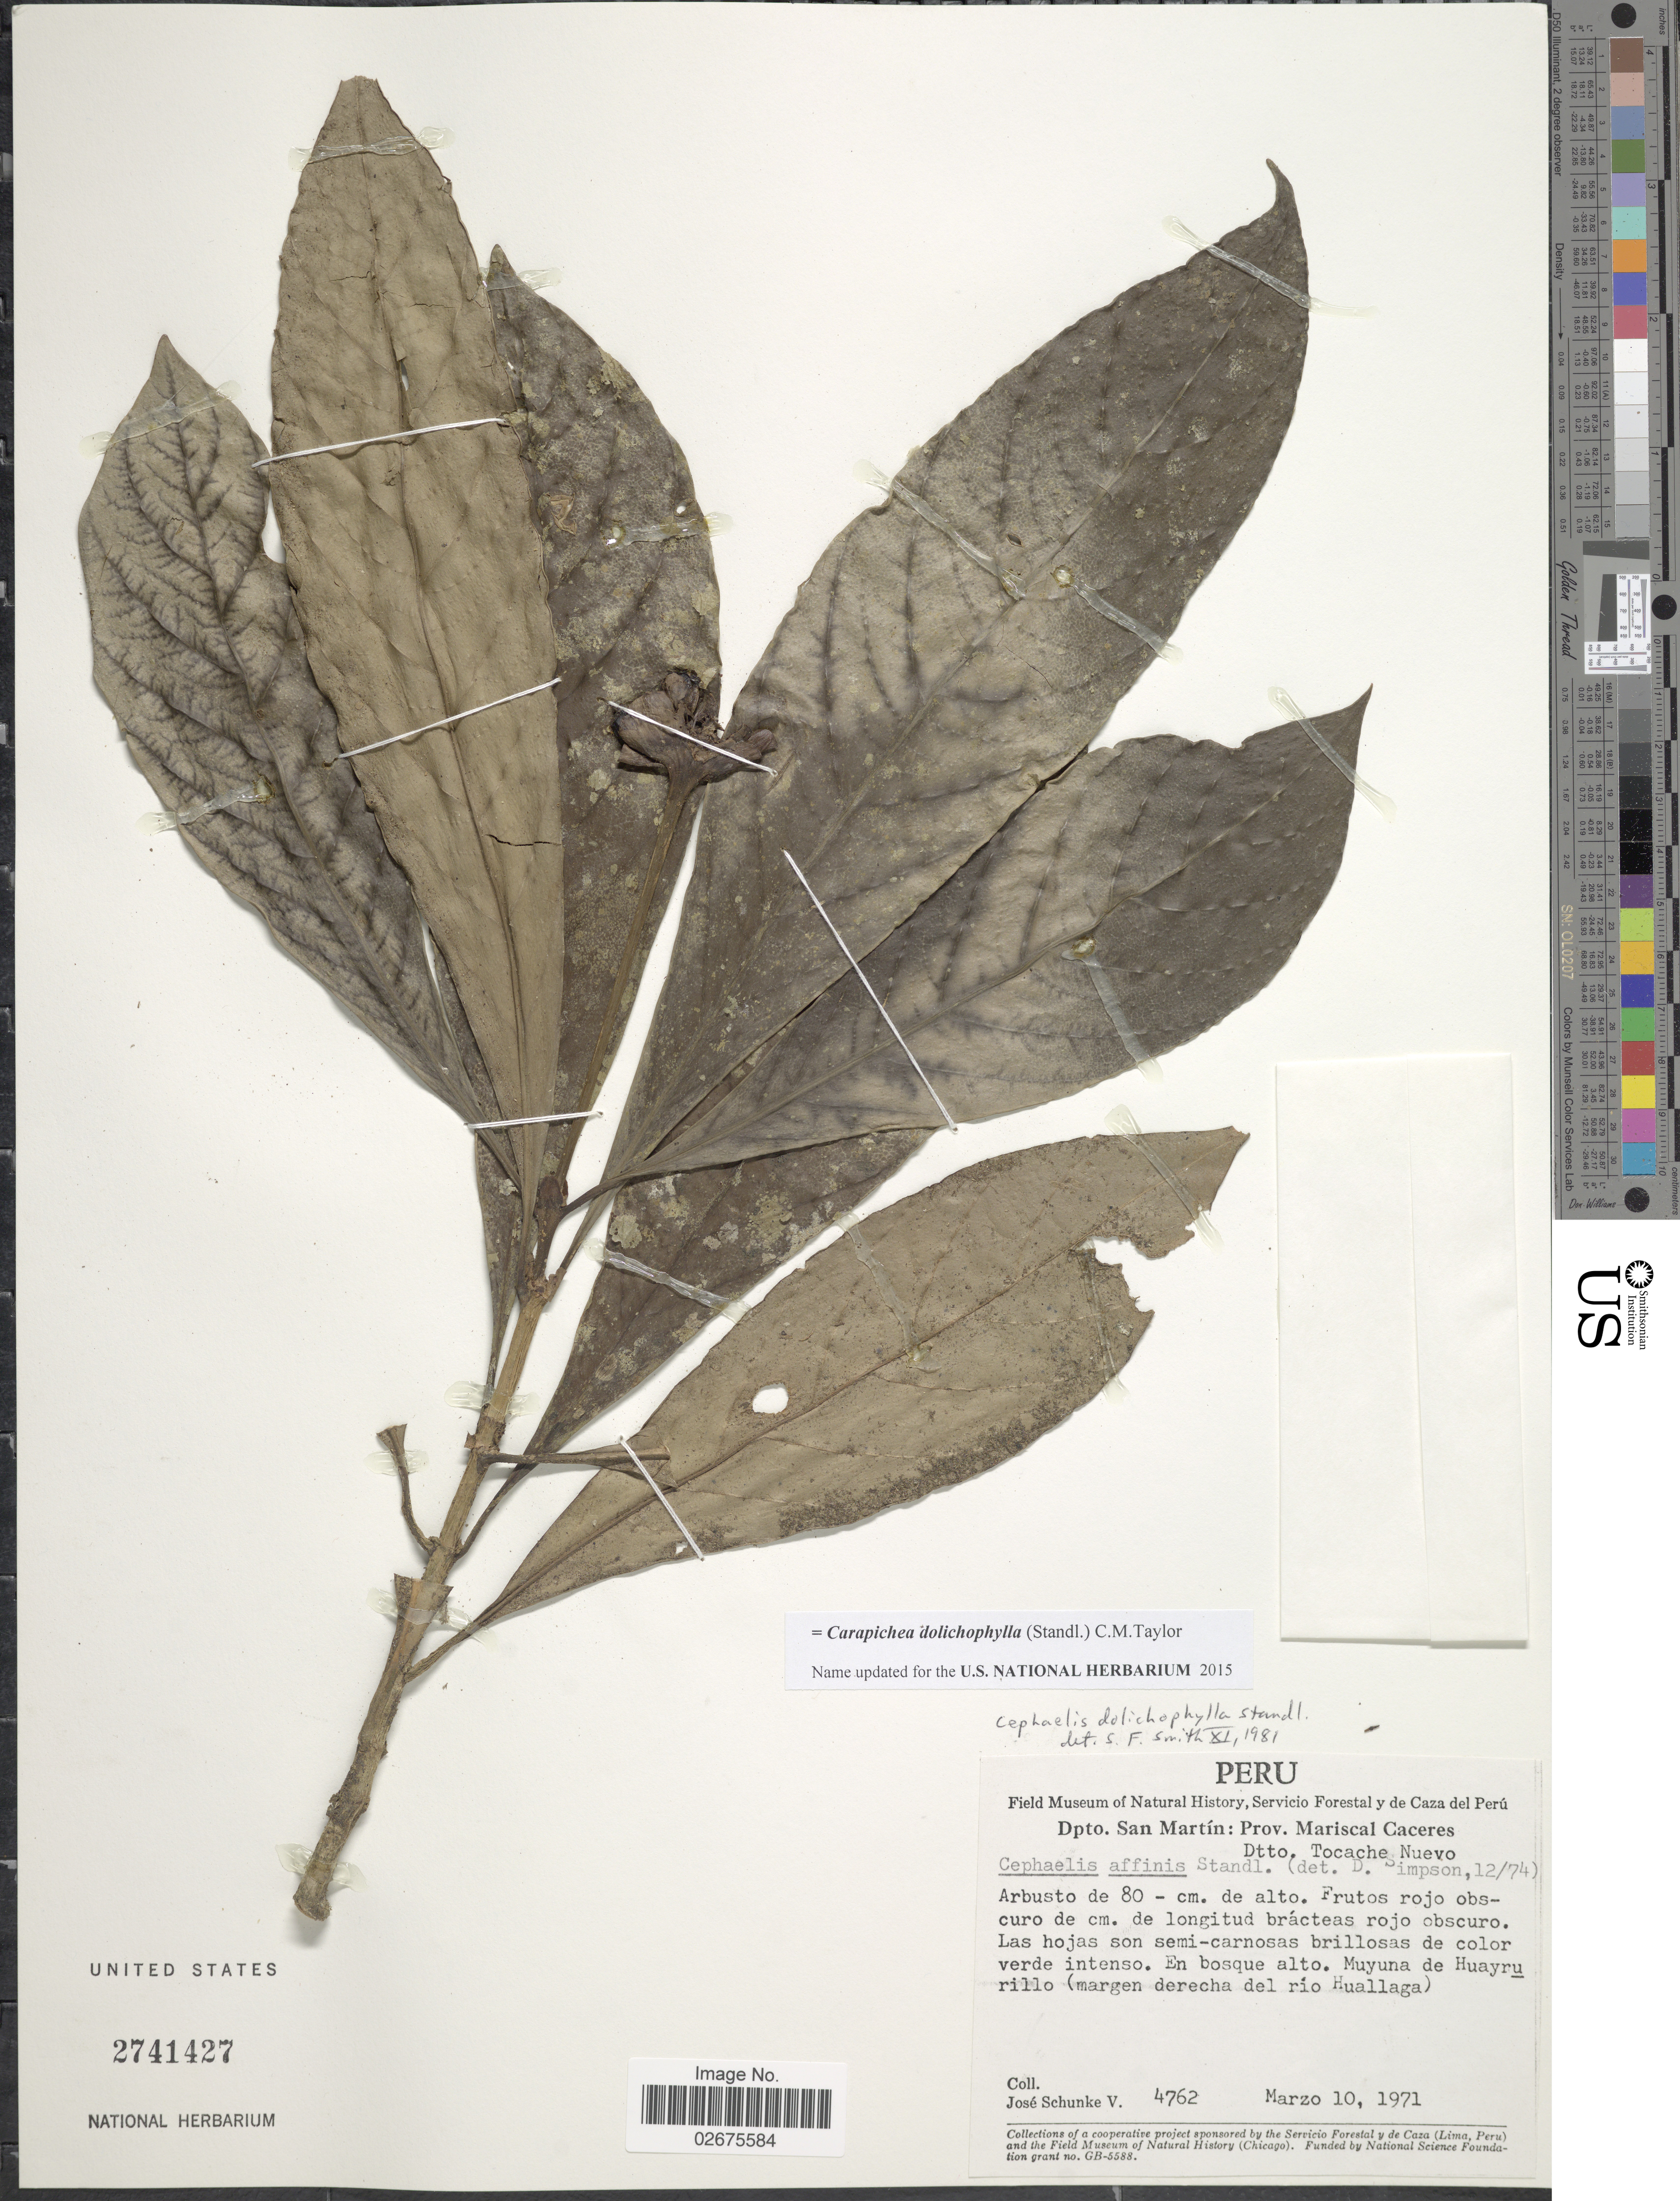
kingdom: Plantae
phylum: Tracheophyta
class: Magnoliopsida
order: Gentianales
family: Rubiaceae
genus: Carapichea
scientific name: Carapichea dolichophylla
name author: (Standl.) C.M. Taylor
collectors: J. Schunke Vigo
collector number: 4762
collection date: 1971-03-10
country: Peru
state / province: San Martín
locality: Prov. Mariscal Caceres. Dtto. Tocache Nuevo. Muyuna de Huayrurillo (amrgen derecha del rio Huallaga)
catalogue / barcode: US 2741427